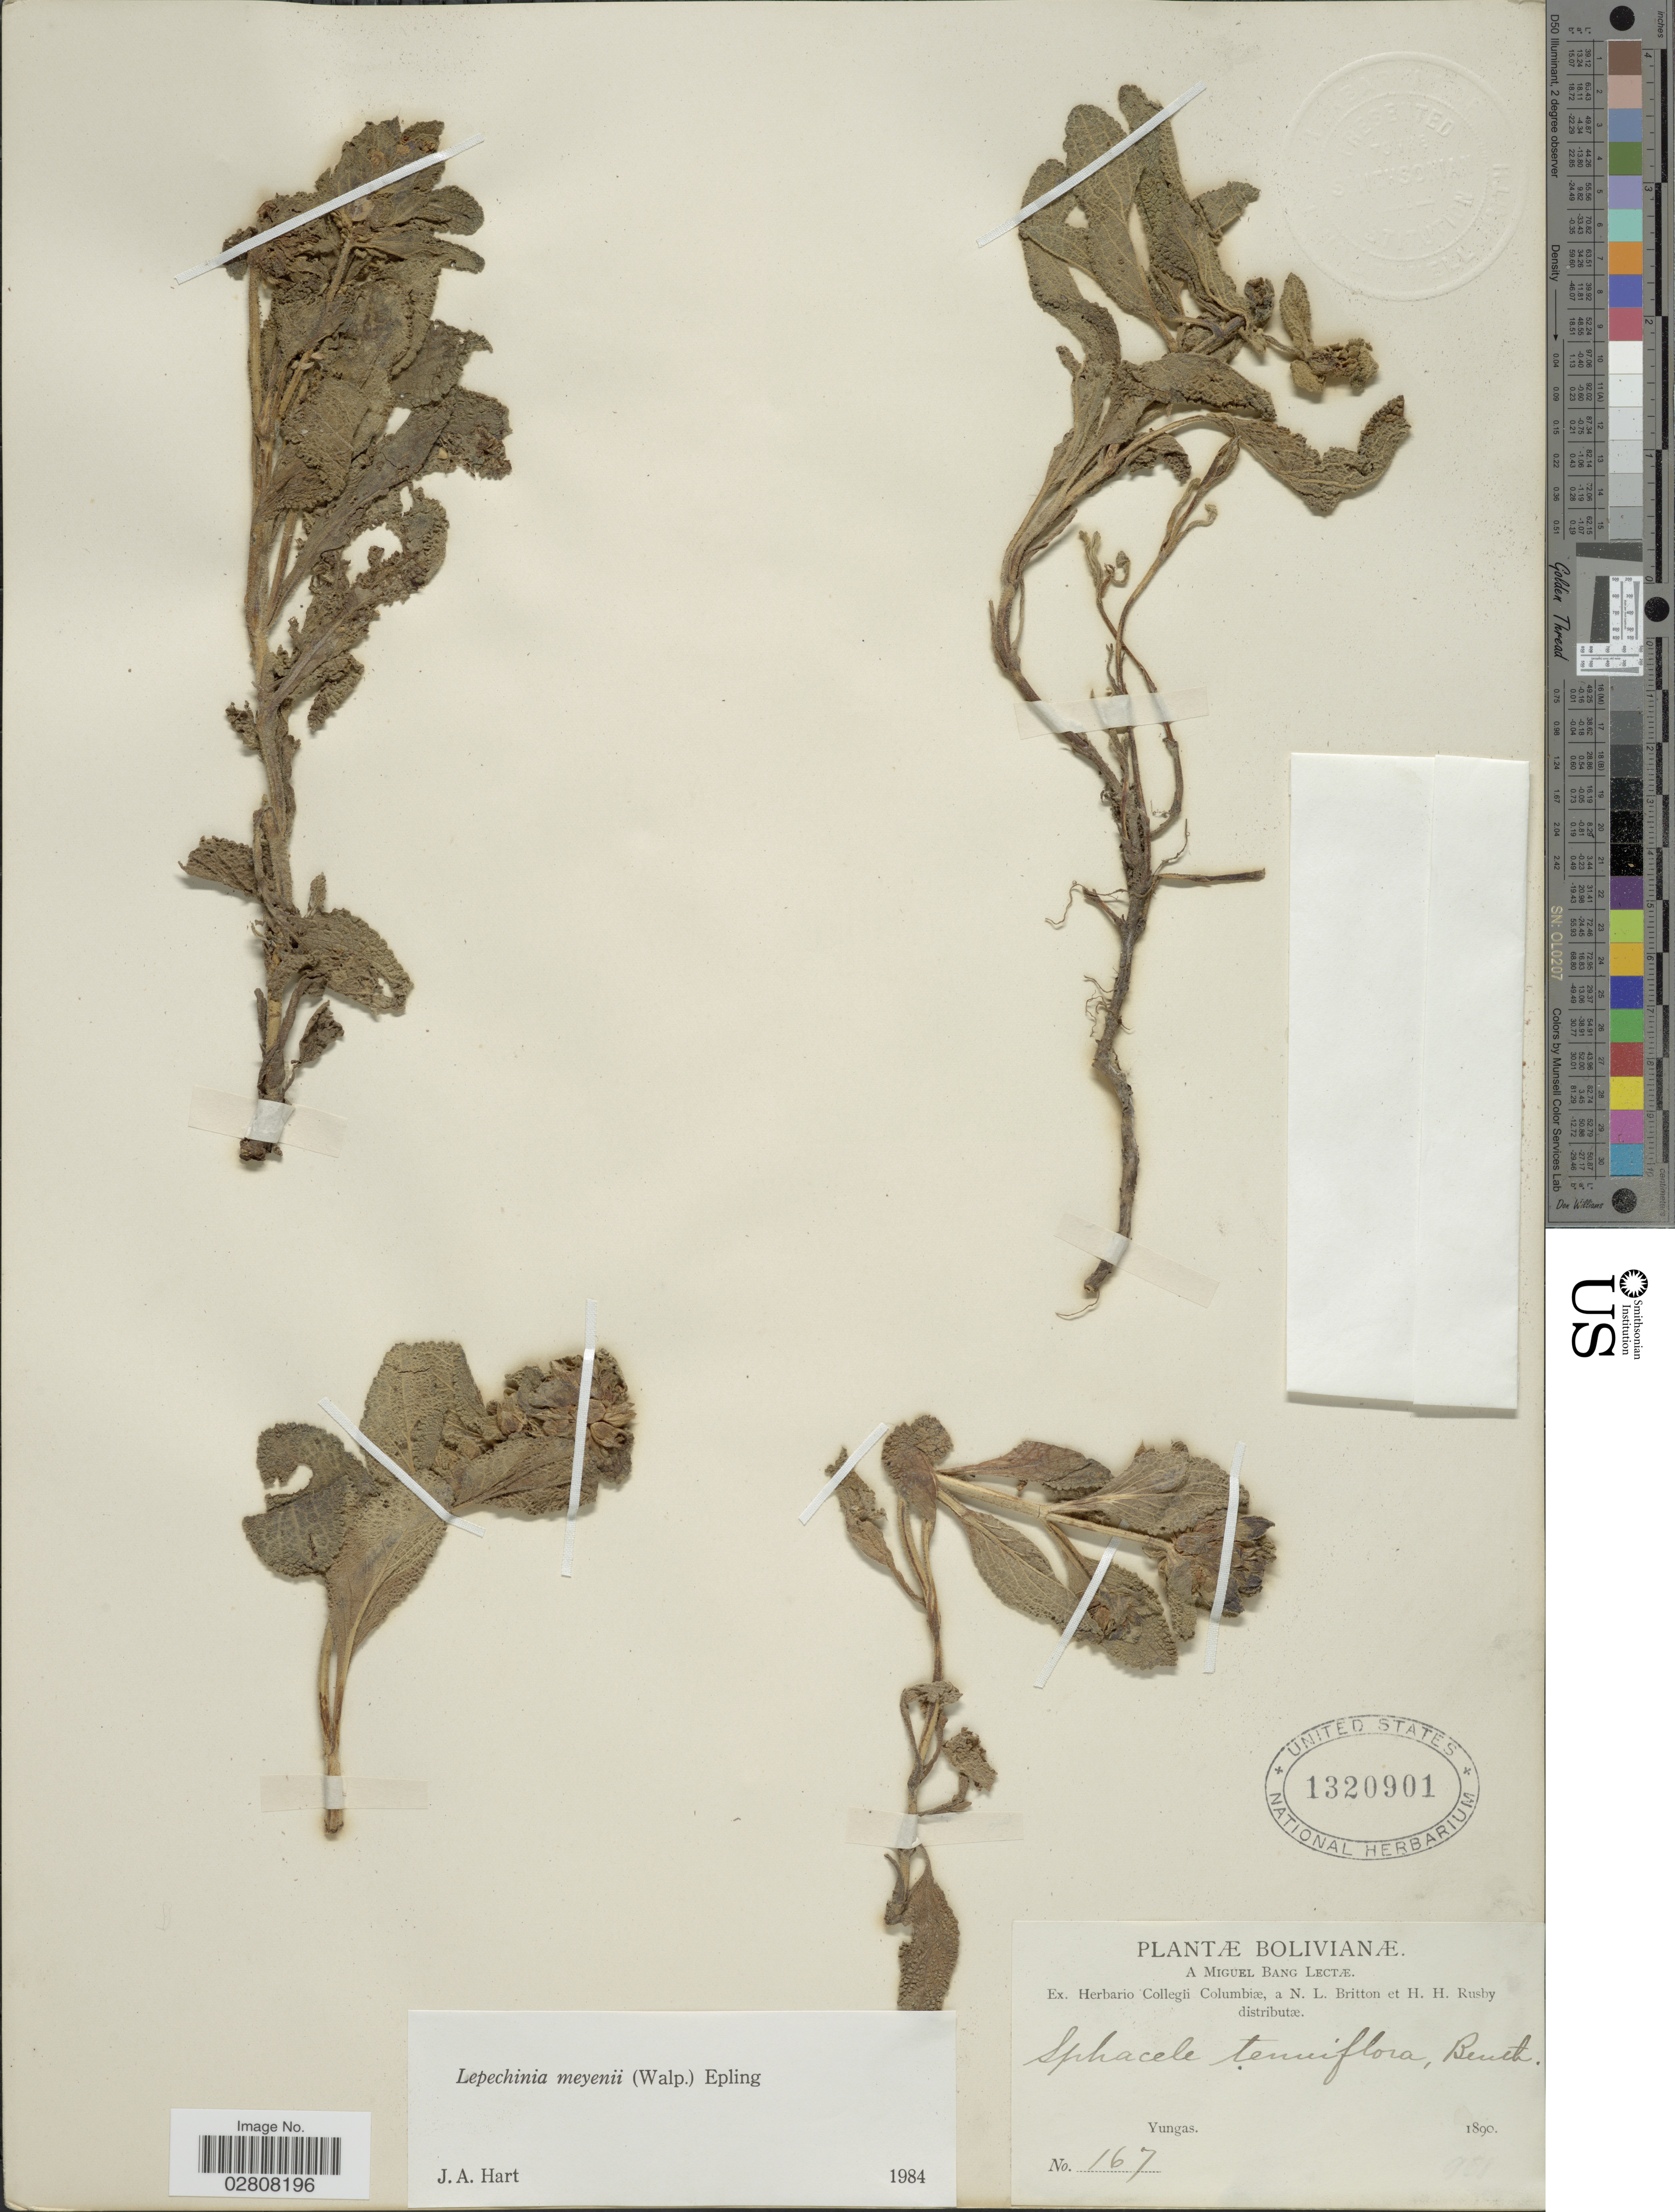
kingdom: Plantae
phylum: Tracheophyta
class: Magnoliopsida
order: Lamiales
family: Lamiaceae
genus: Lepechinia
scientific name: Lepechinia meyenii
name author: (Walp.) Epling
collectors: M. Bang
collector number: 167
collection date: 1890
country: Bolivia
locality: Yungas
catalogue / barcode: US 1320901